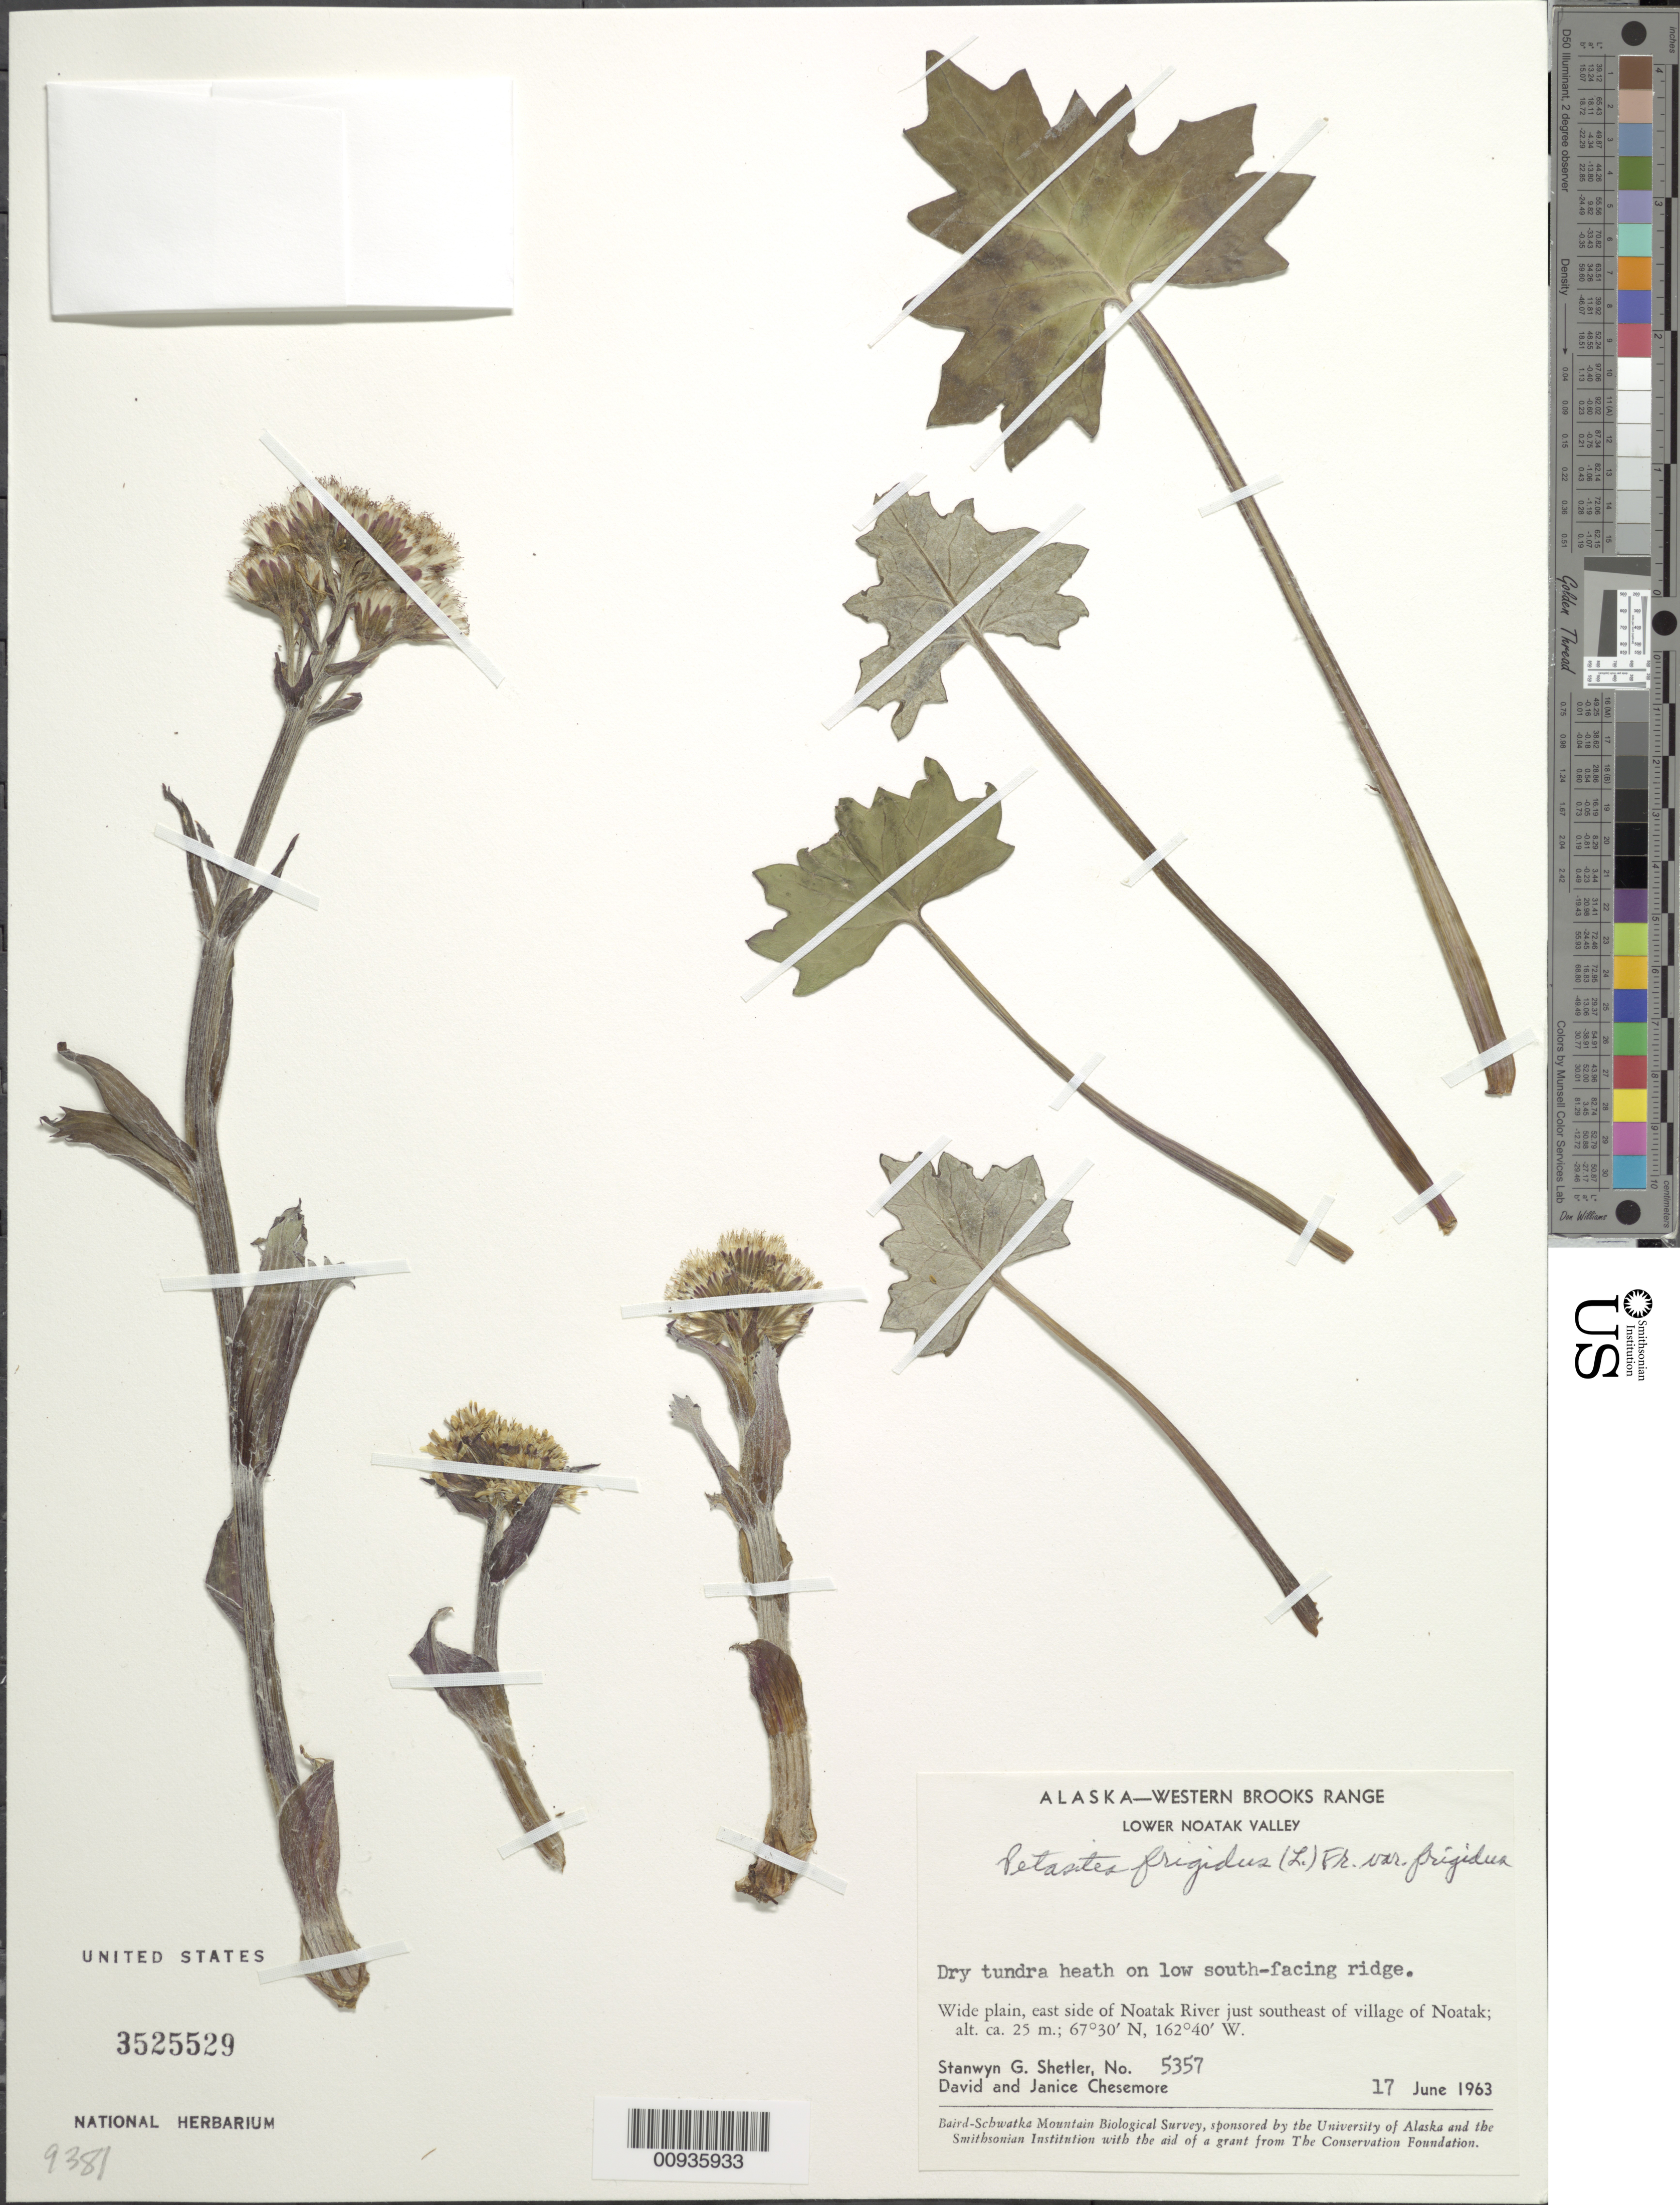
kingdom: Plantae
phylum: Tracheophyta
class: Magnoliopsida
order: Asterales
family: Asteraceae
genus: Petasites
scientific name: Petasites frigidus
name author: (L.) Fr.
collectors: S. Shetler, D. Chesemore & J. Chesemore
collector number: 5357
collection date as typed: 17 Jun 1963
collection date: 1963-06-17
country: United States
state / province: Alaska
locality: East side of Noatak River just southeast of village of Noatak. Western Brooks Range, Lower Noatak Valley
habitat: Wide plain. Dry, tundra heath on south-facing low ridge.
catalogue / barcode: US 3525529